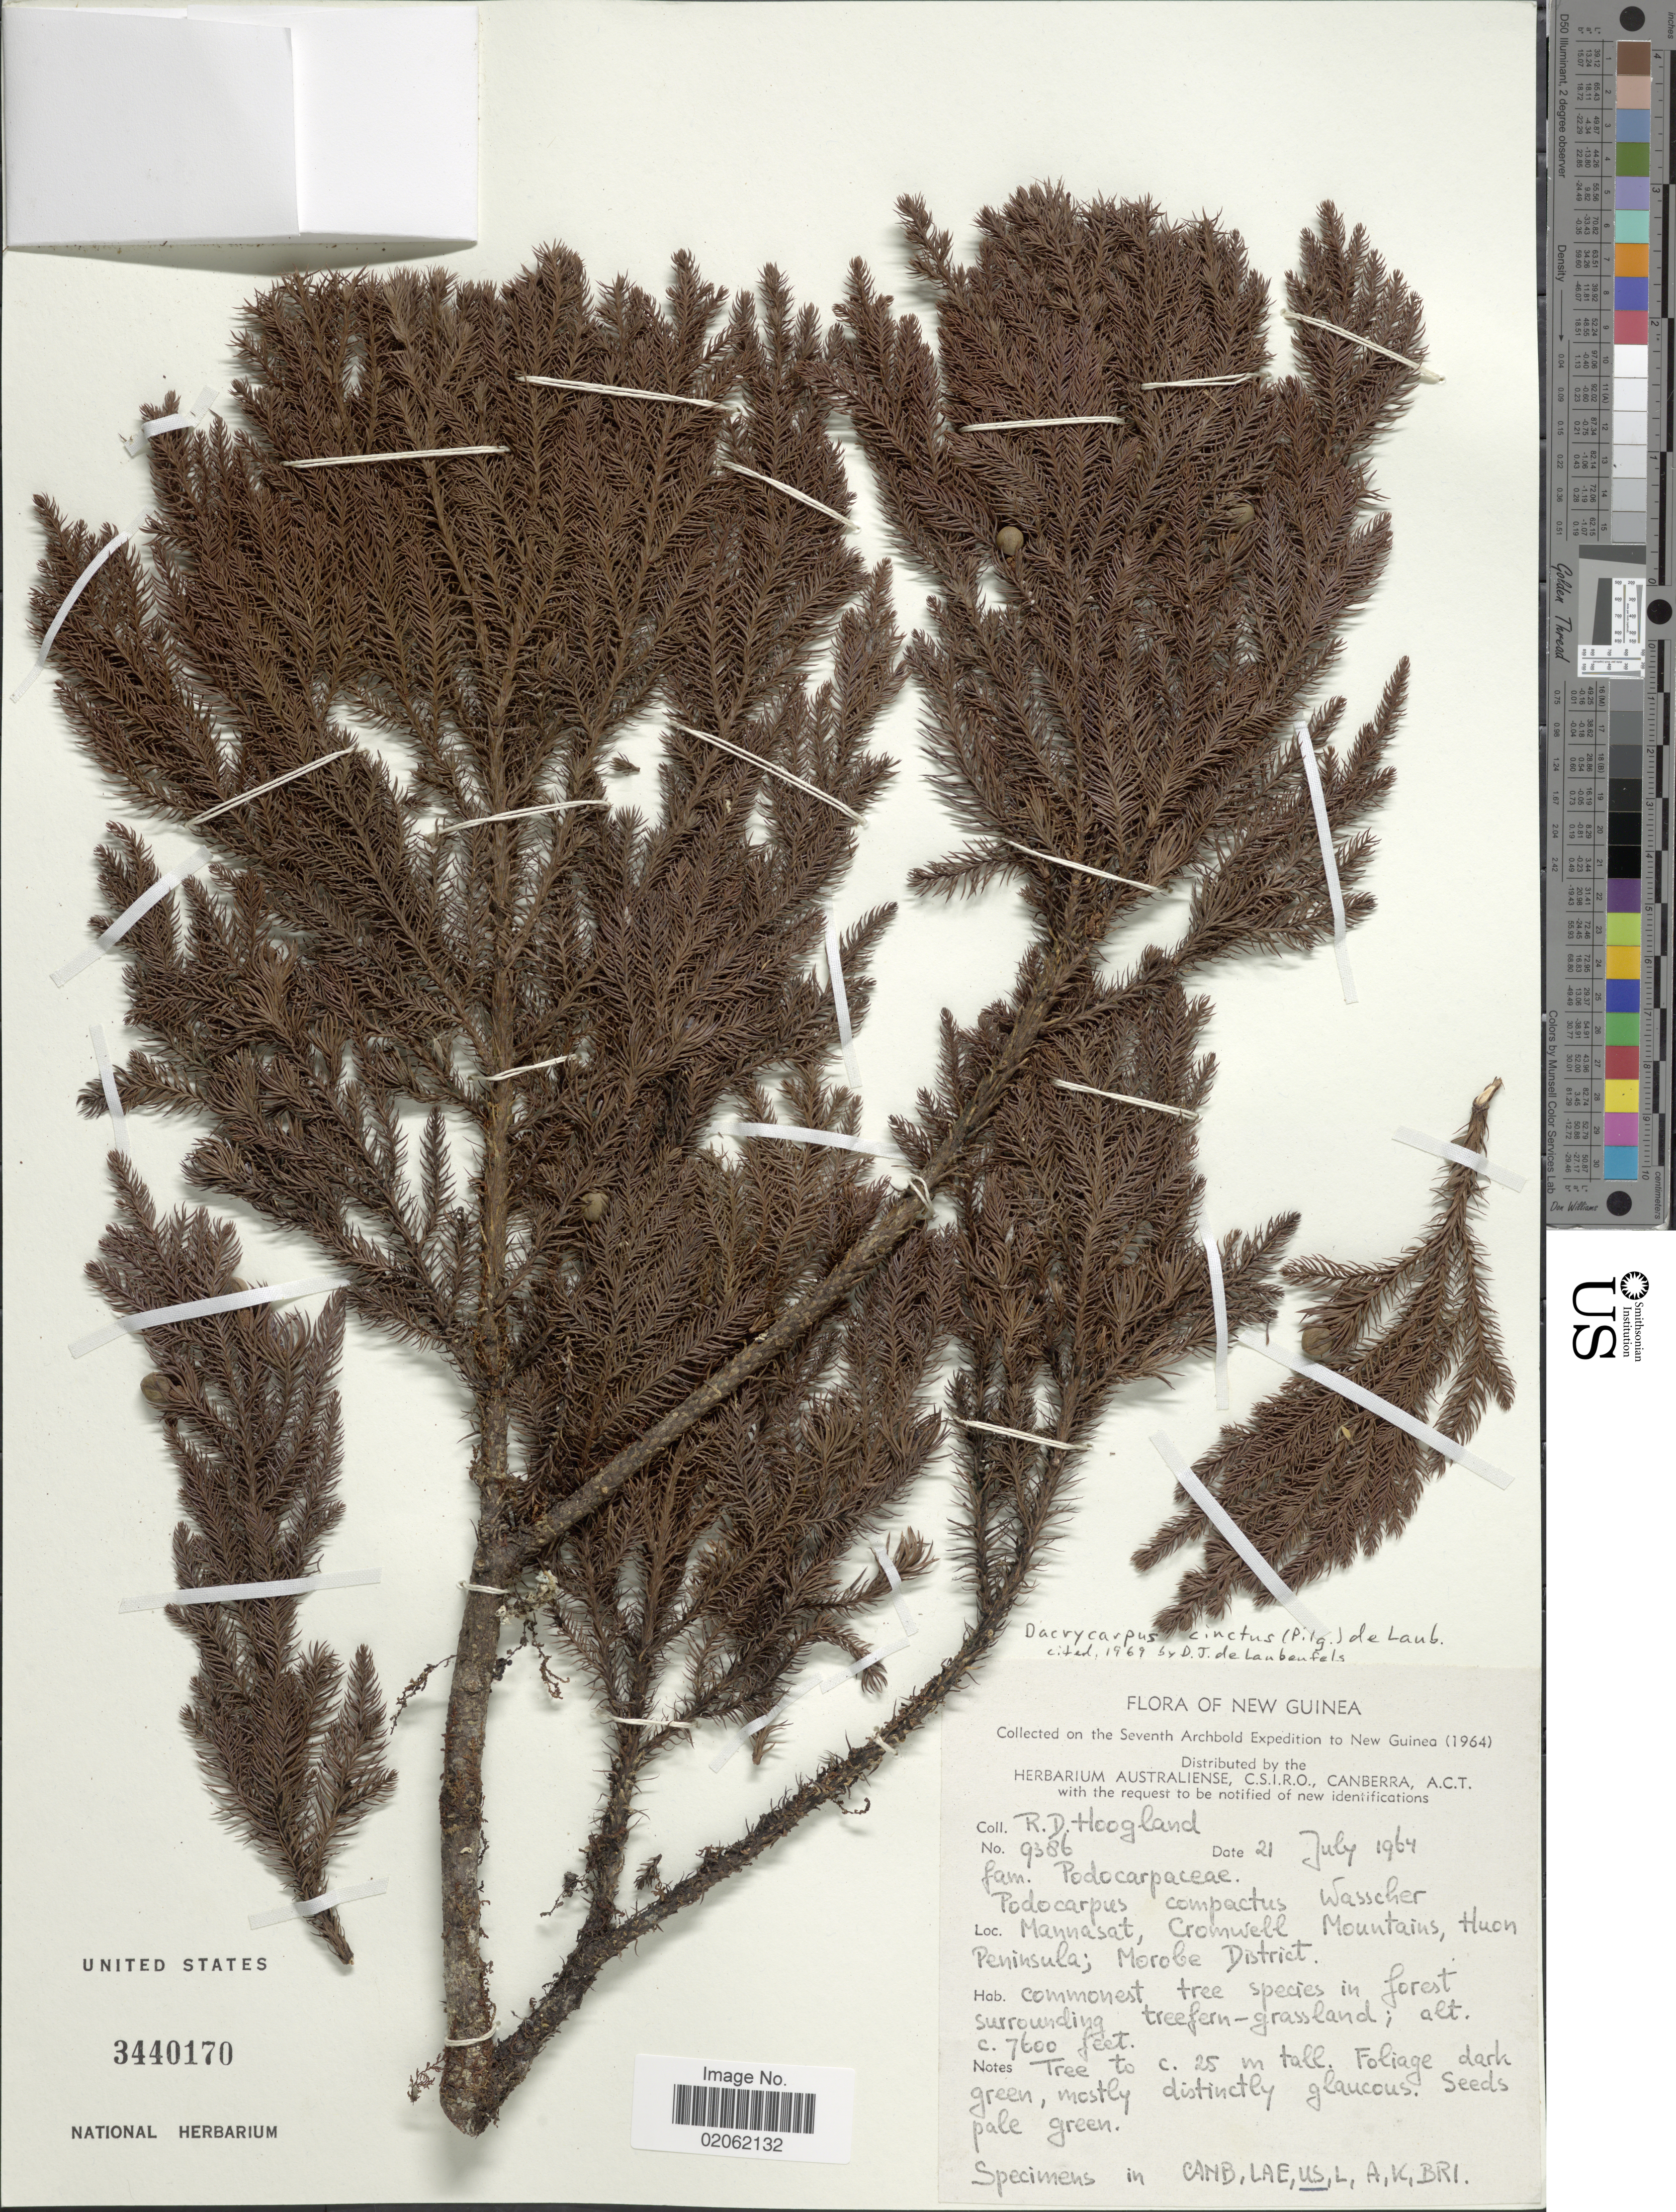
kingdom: Plantae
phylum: Tracheophyta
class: Pinopsida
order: Pinales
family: Podocarpaceae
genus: Dacrycarpus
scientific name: Dacrycarpus cinctus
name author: (Pilg.) de Laub.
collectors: R. D. Hoogland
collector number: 9386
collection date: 1964-07-21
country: Papua New Guinea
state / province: Morobe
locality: New Guinea, Mannasat, cromwell Mountains, Huon Peninsula; Morobe District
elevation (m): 2316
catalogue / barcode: US 3440170